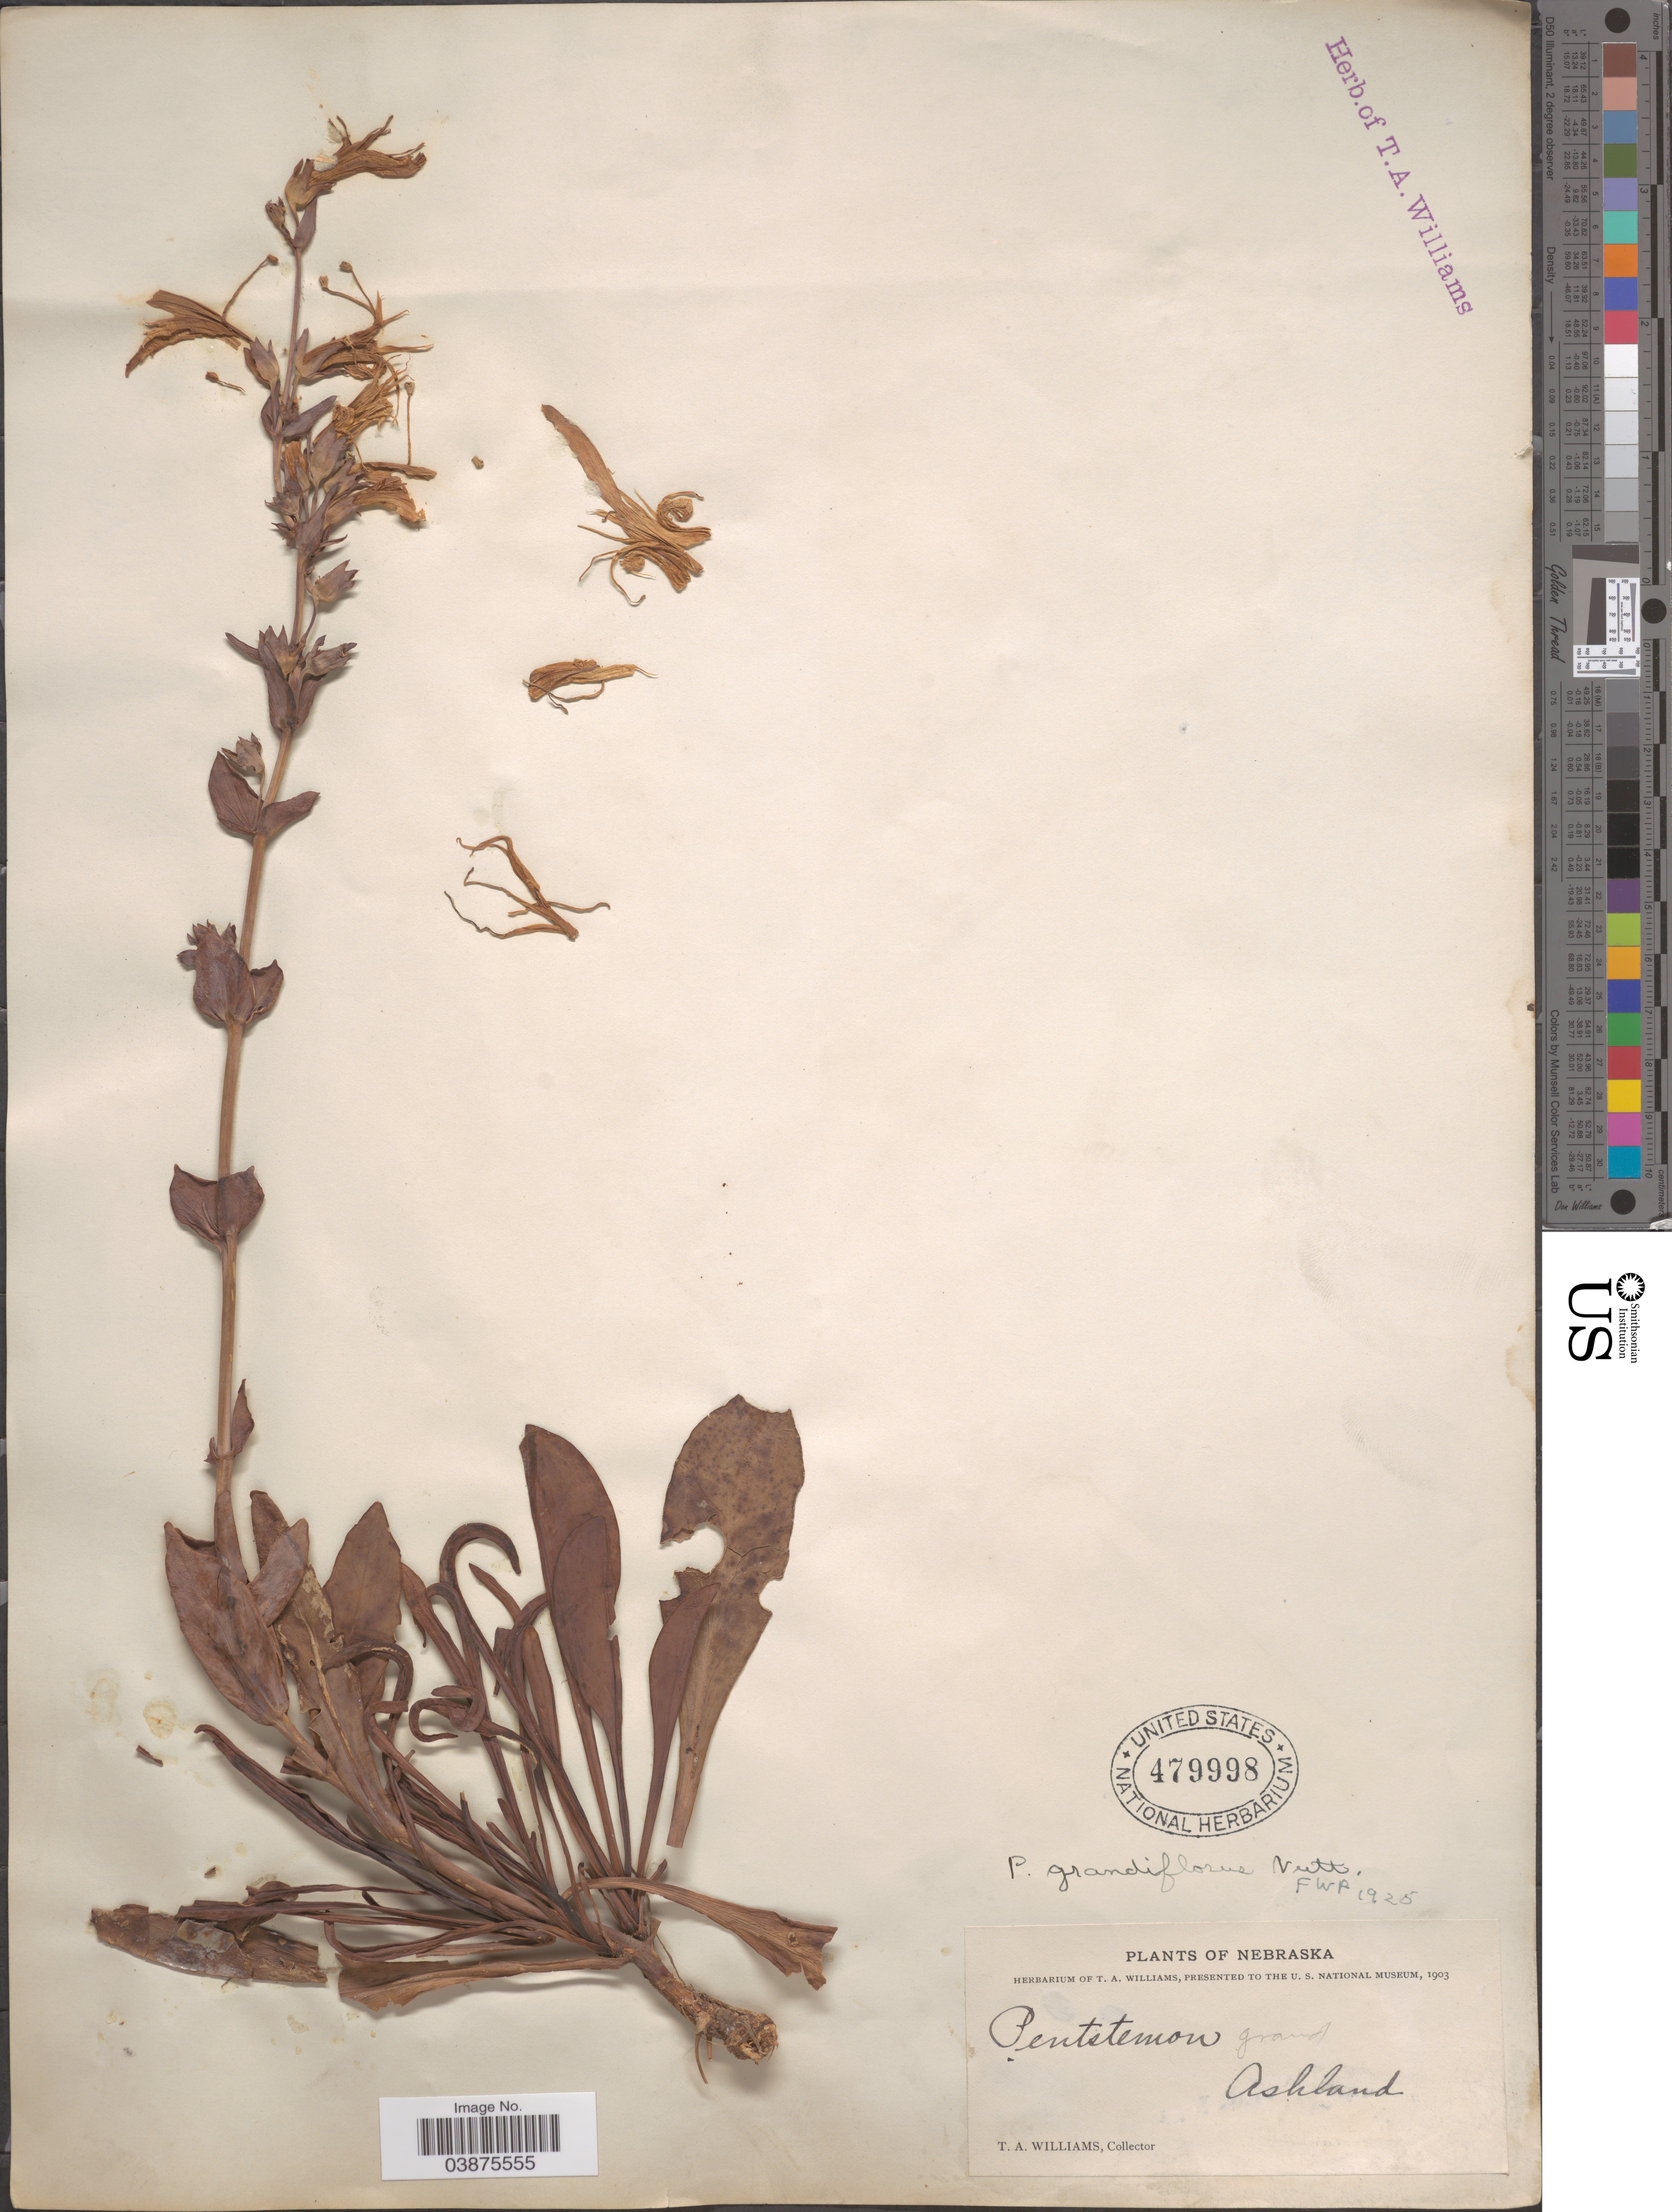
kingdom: Plantae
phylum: Tracheophyta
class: Magnoliopsida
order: Lamiales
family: Plantaginaceae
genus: Penstemon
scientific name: Penstemon grandiflorus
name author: Nutt.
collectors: T. Williams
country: United States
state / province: Nebraska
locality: Ashland.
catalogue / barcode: US 479998